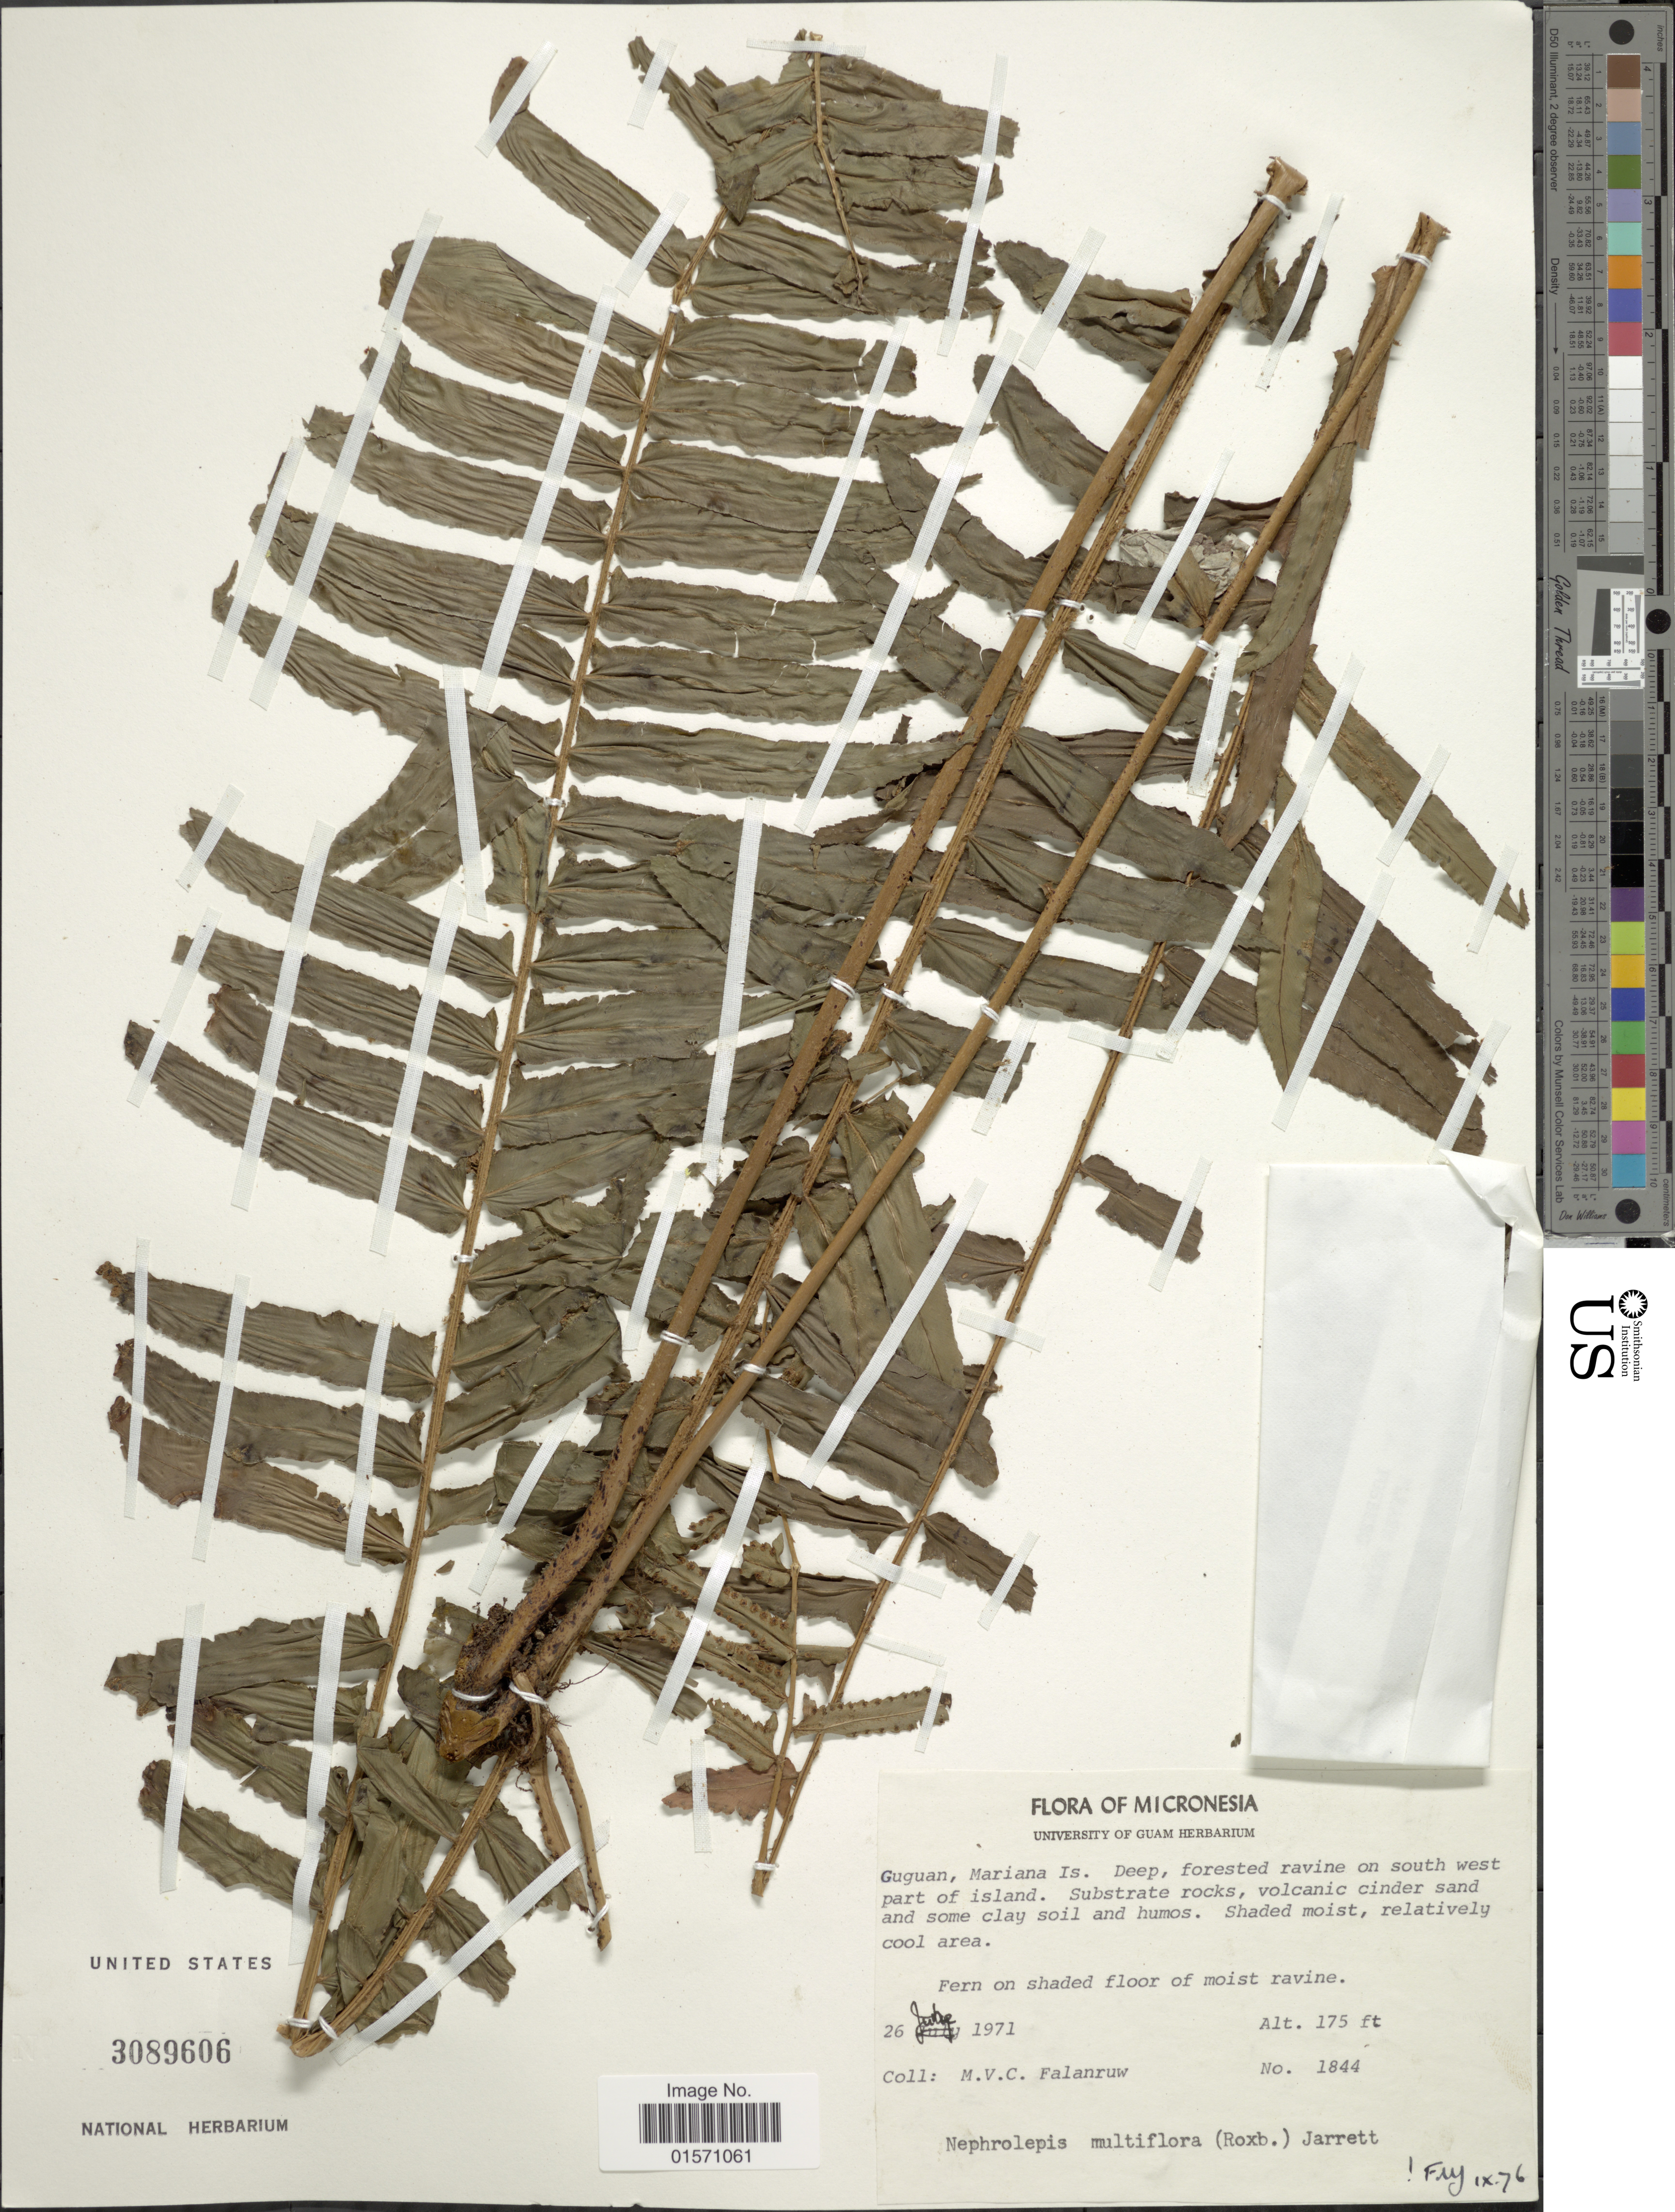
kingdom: Plantae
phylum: Tracheophyta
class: Polypodiopsida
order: Polypodiales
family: Nephrolepidaceae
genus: Nephrolepis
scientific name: Nephrolepis multiflora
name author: (Roxb.) F.M. Jarrett ex C.V. Morton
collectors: M. V. Falanruw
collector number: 1844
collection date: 1971-06-26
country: Northern Mariana Islands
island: Guguan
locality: Guguan, Mariana Is. Deep, forested ravine on south west part of the island.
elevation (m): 53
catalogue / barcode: US 3089606